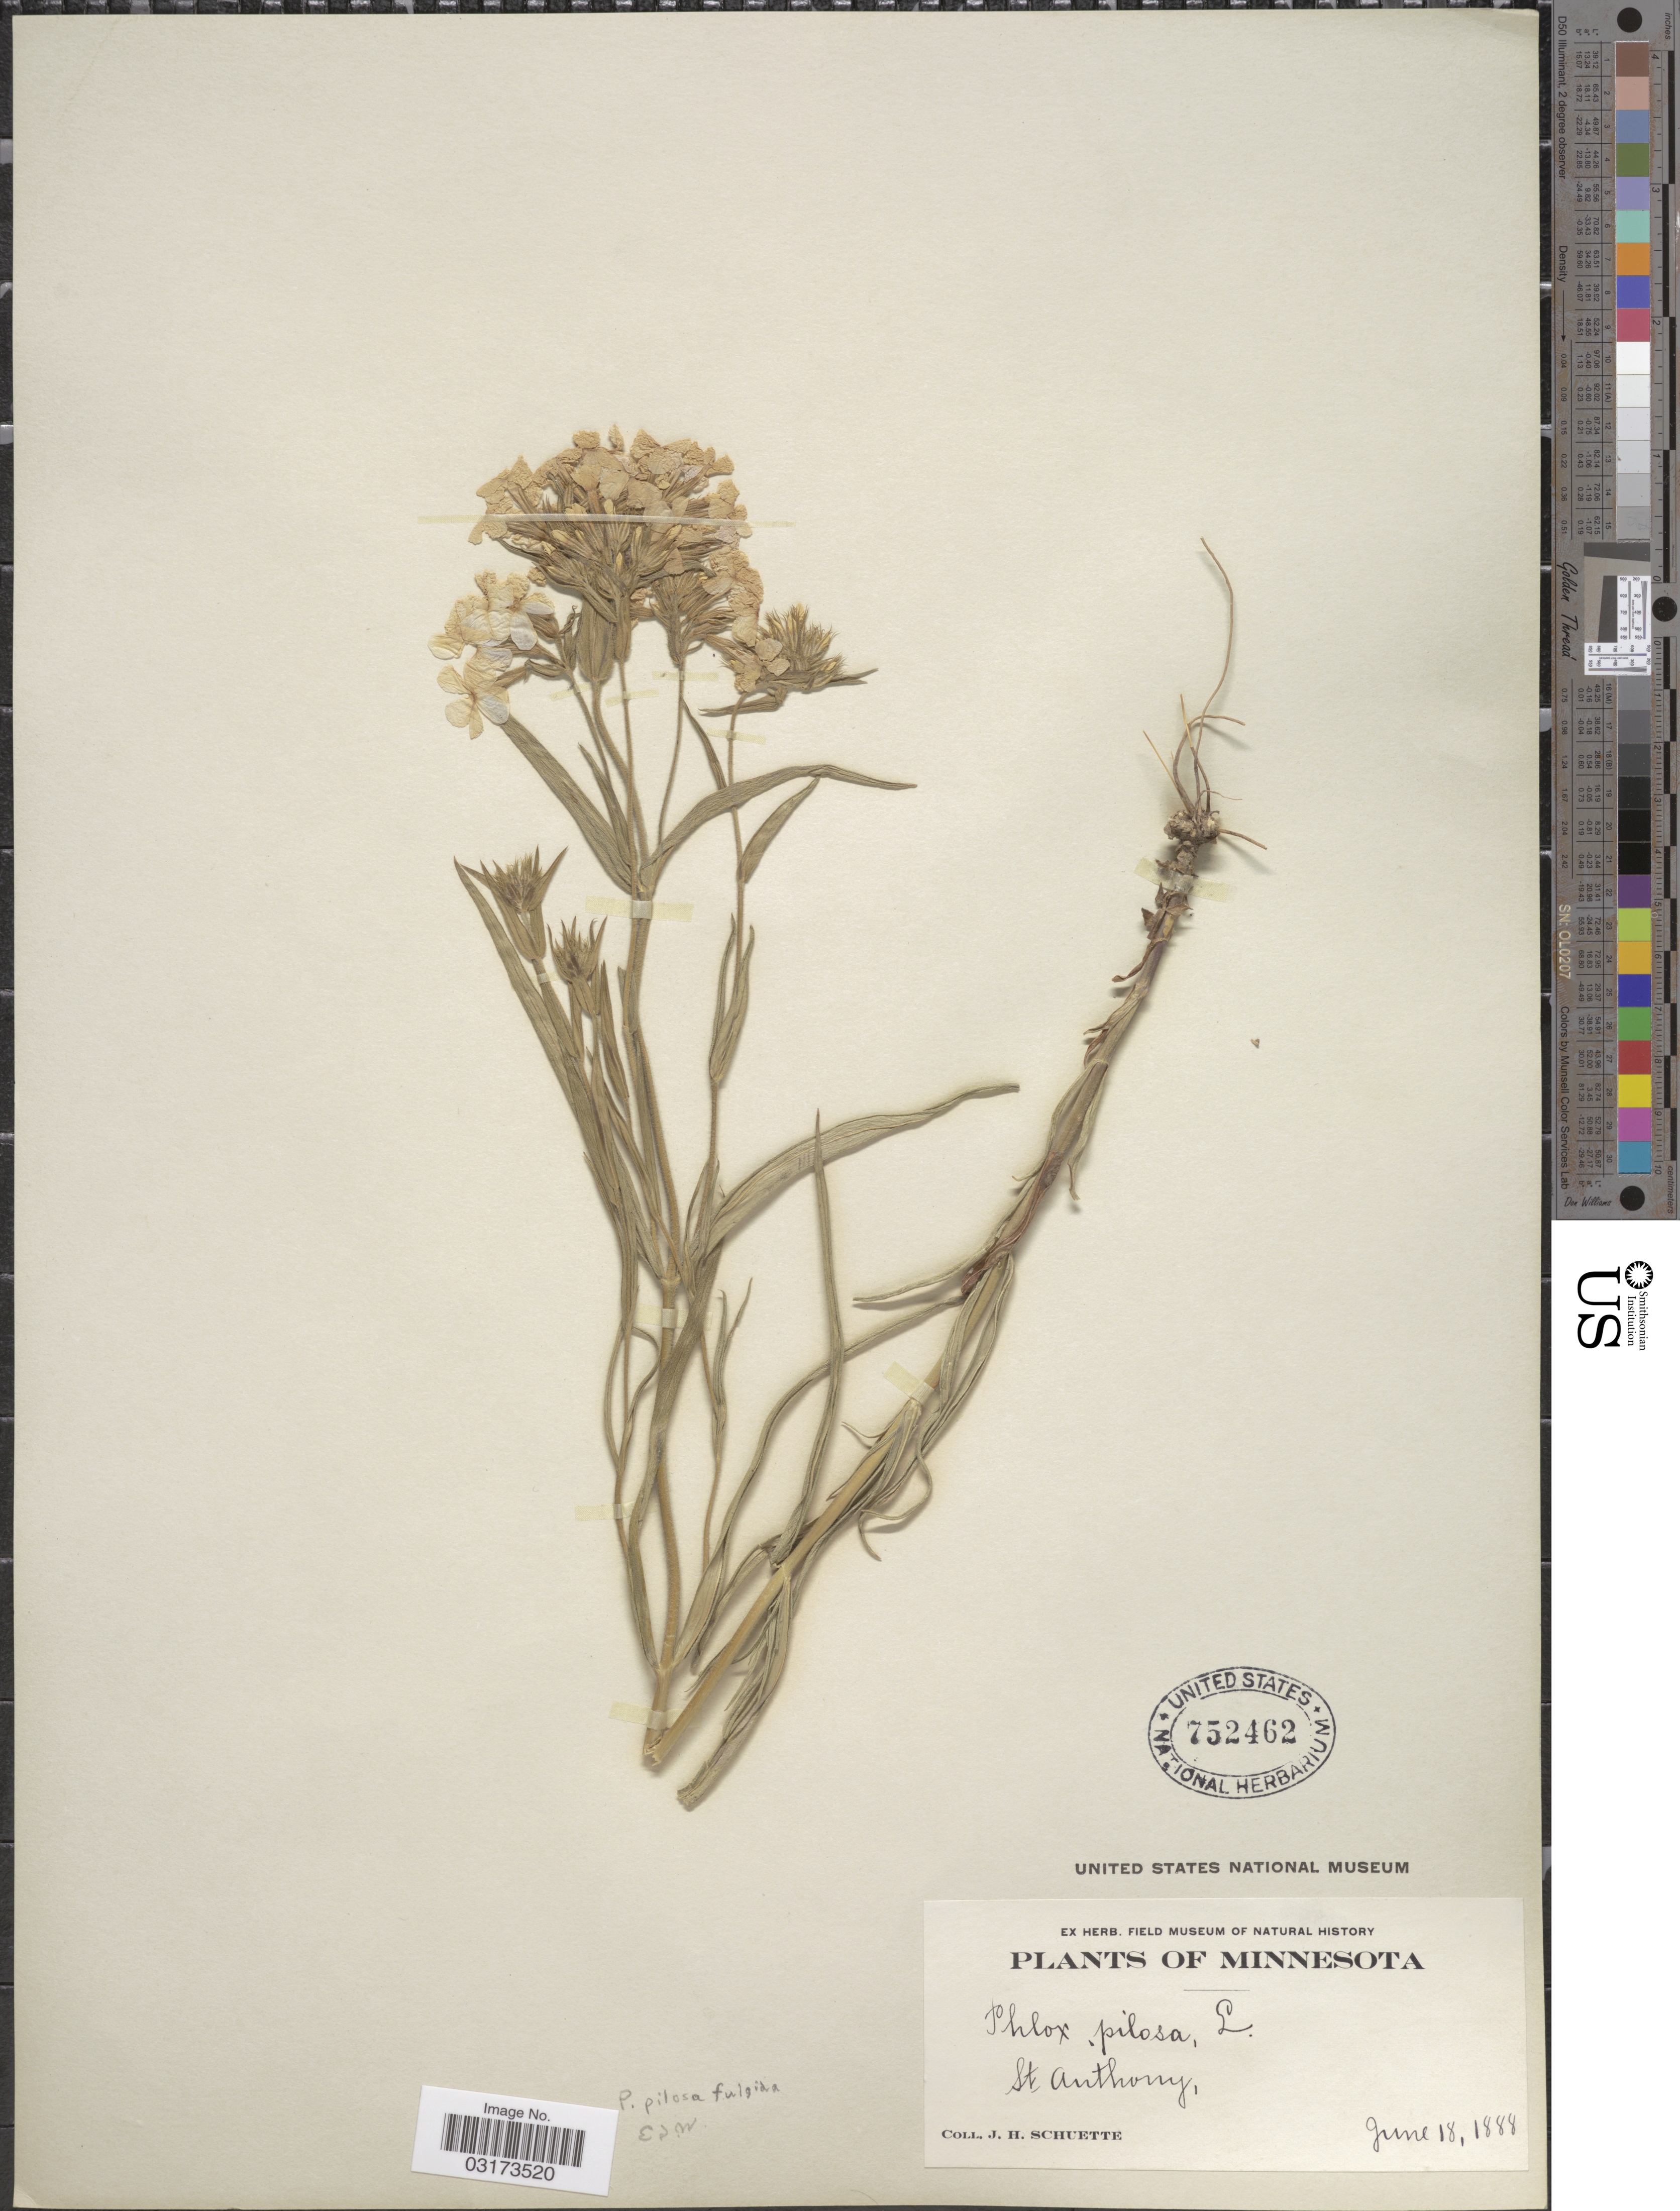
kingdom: Plantae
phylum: Tracheophyta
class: Magnoliopsida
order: Ericales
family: Polemoniaceae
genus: Phlox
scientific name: Phlox pilosa subsp. fulgida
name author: (Wherry) Wherry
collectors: J. H. Schuette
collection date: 1888-06-18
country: United States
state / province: Minnesota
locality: St. Anthony.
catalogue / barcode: US 752462